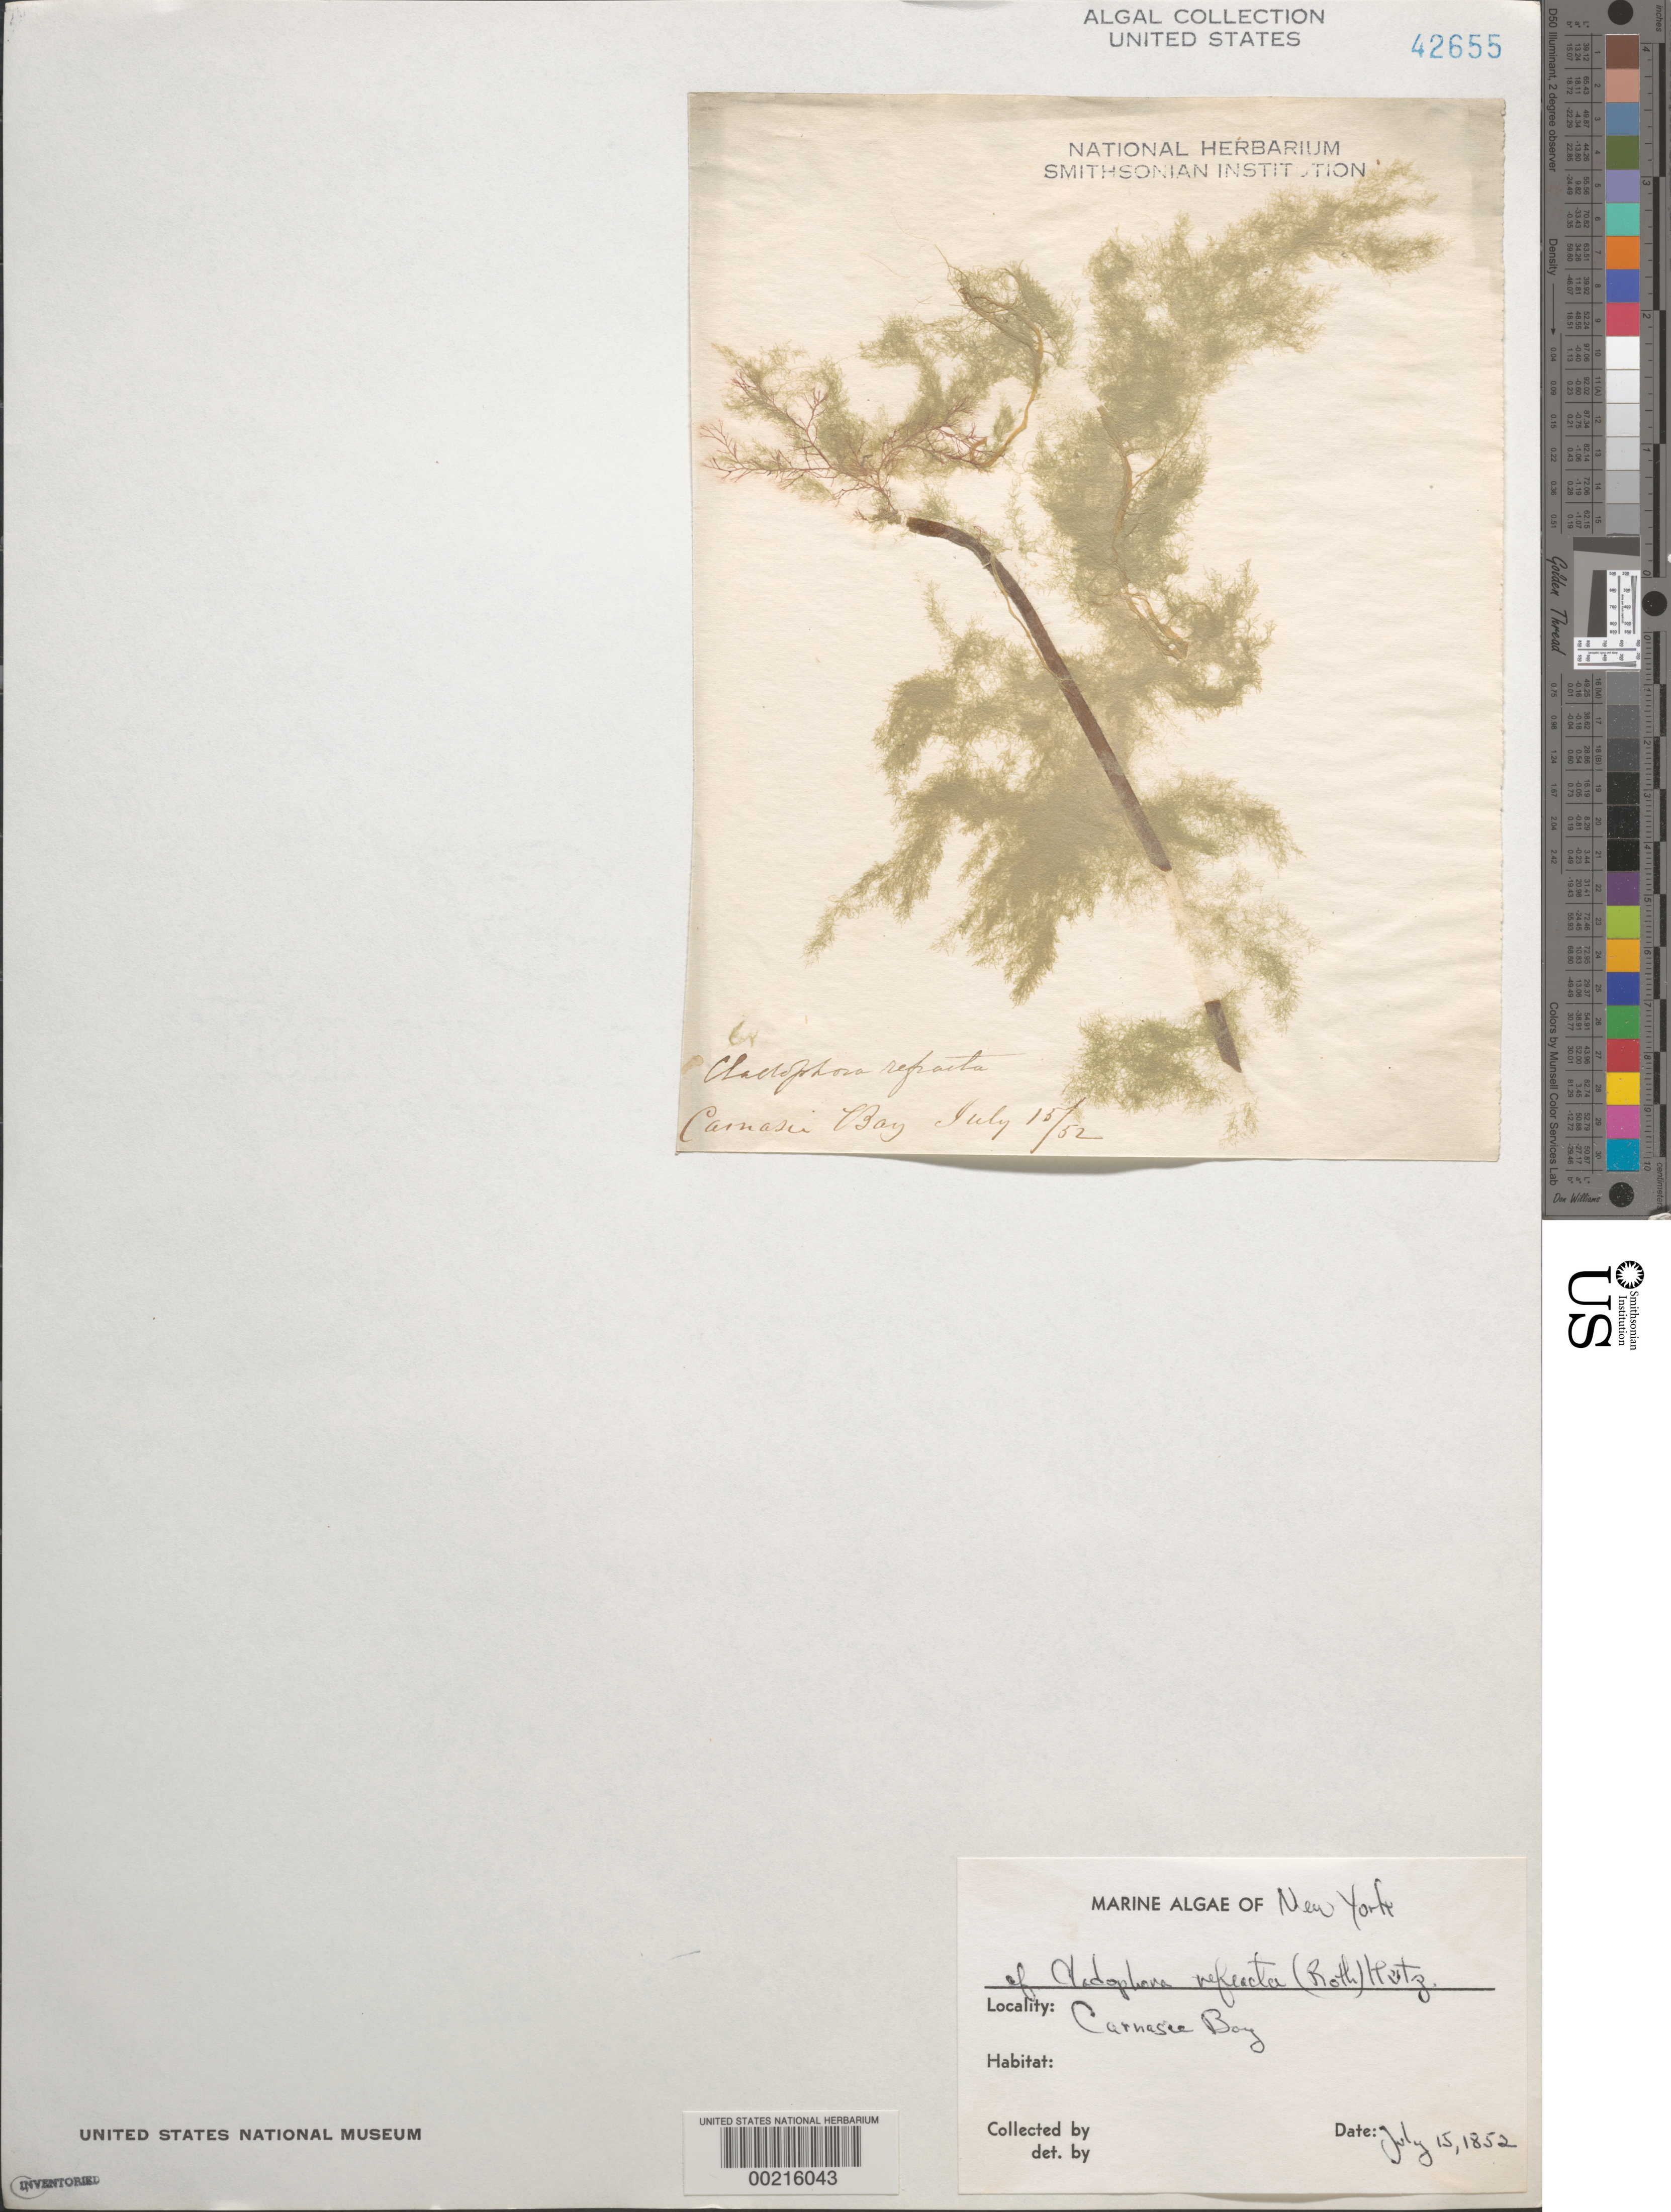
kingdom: Plantae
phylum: Chlorophyta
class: Ulvophyceae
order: Cladophorales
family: Cladophoraceae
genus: Cladophora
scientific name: Cladophora refracta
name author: (Roth) Kütz.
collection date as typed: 15 Jul 1852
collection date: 1852-07-15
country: United States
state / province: New York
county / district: Kings County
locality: Canarsie Bay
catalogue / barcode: US 42655